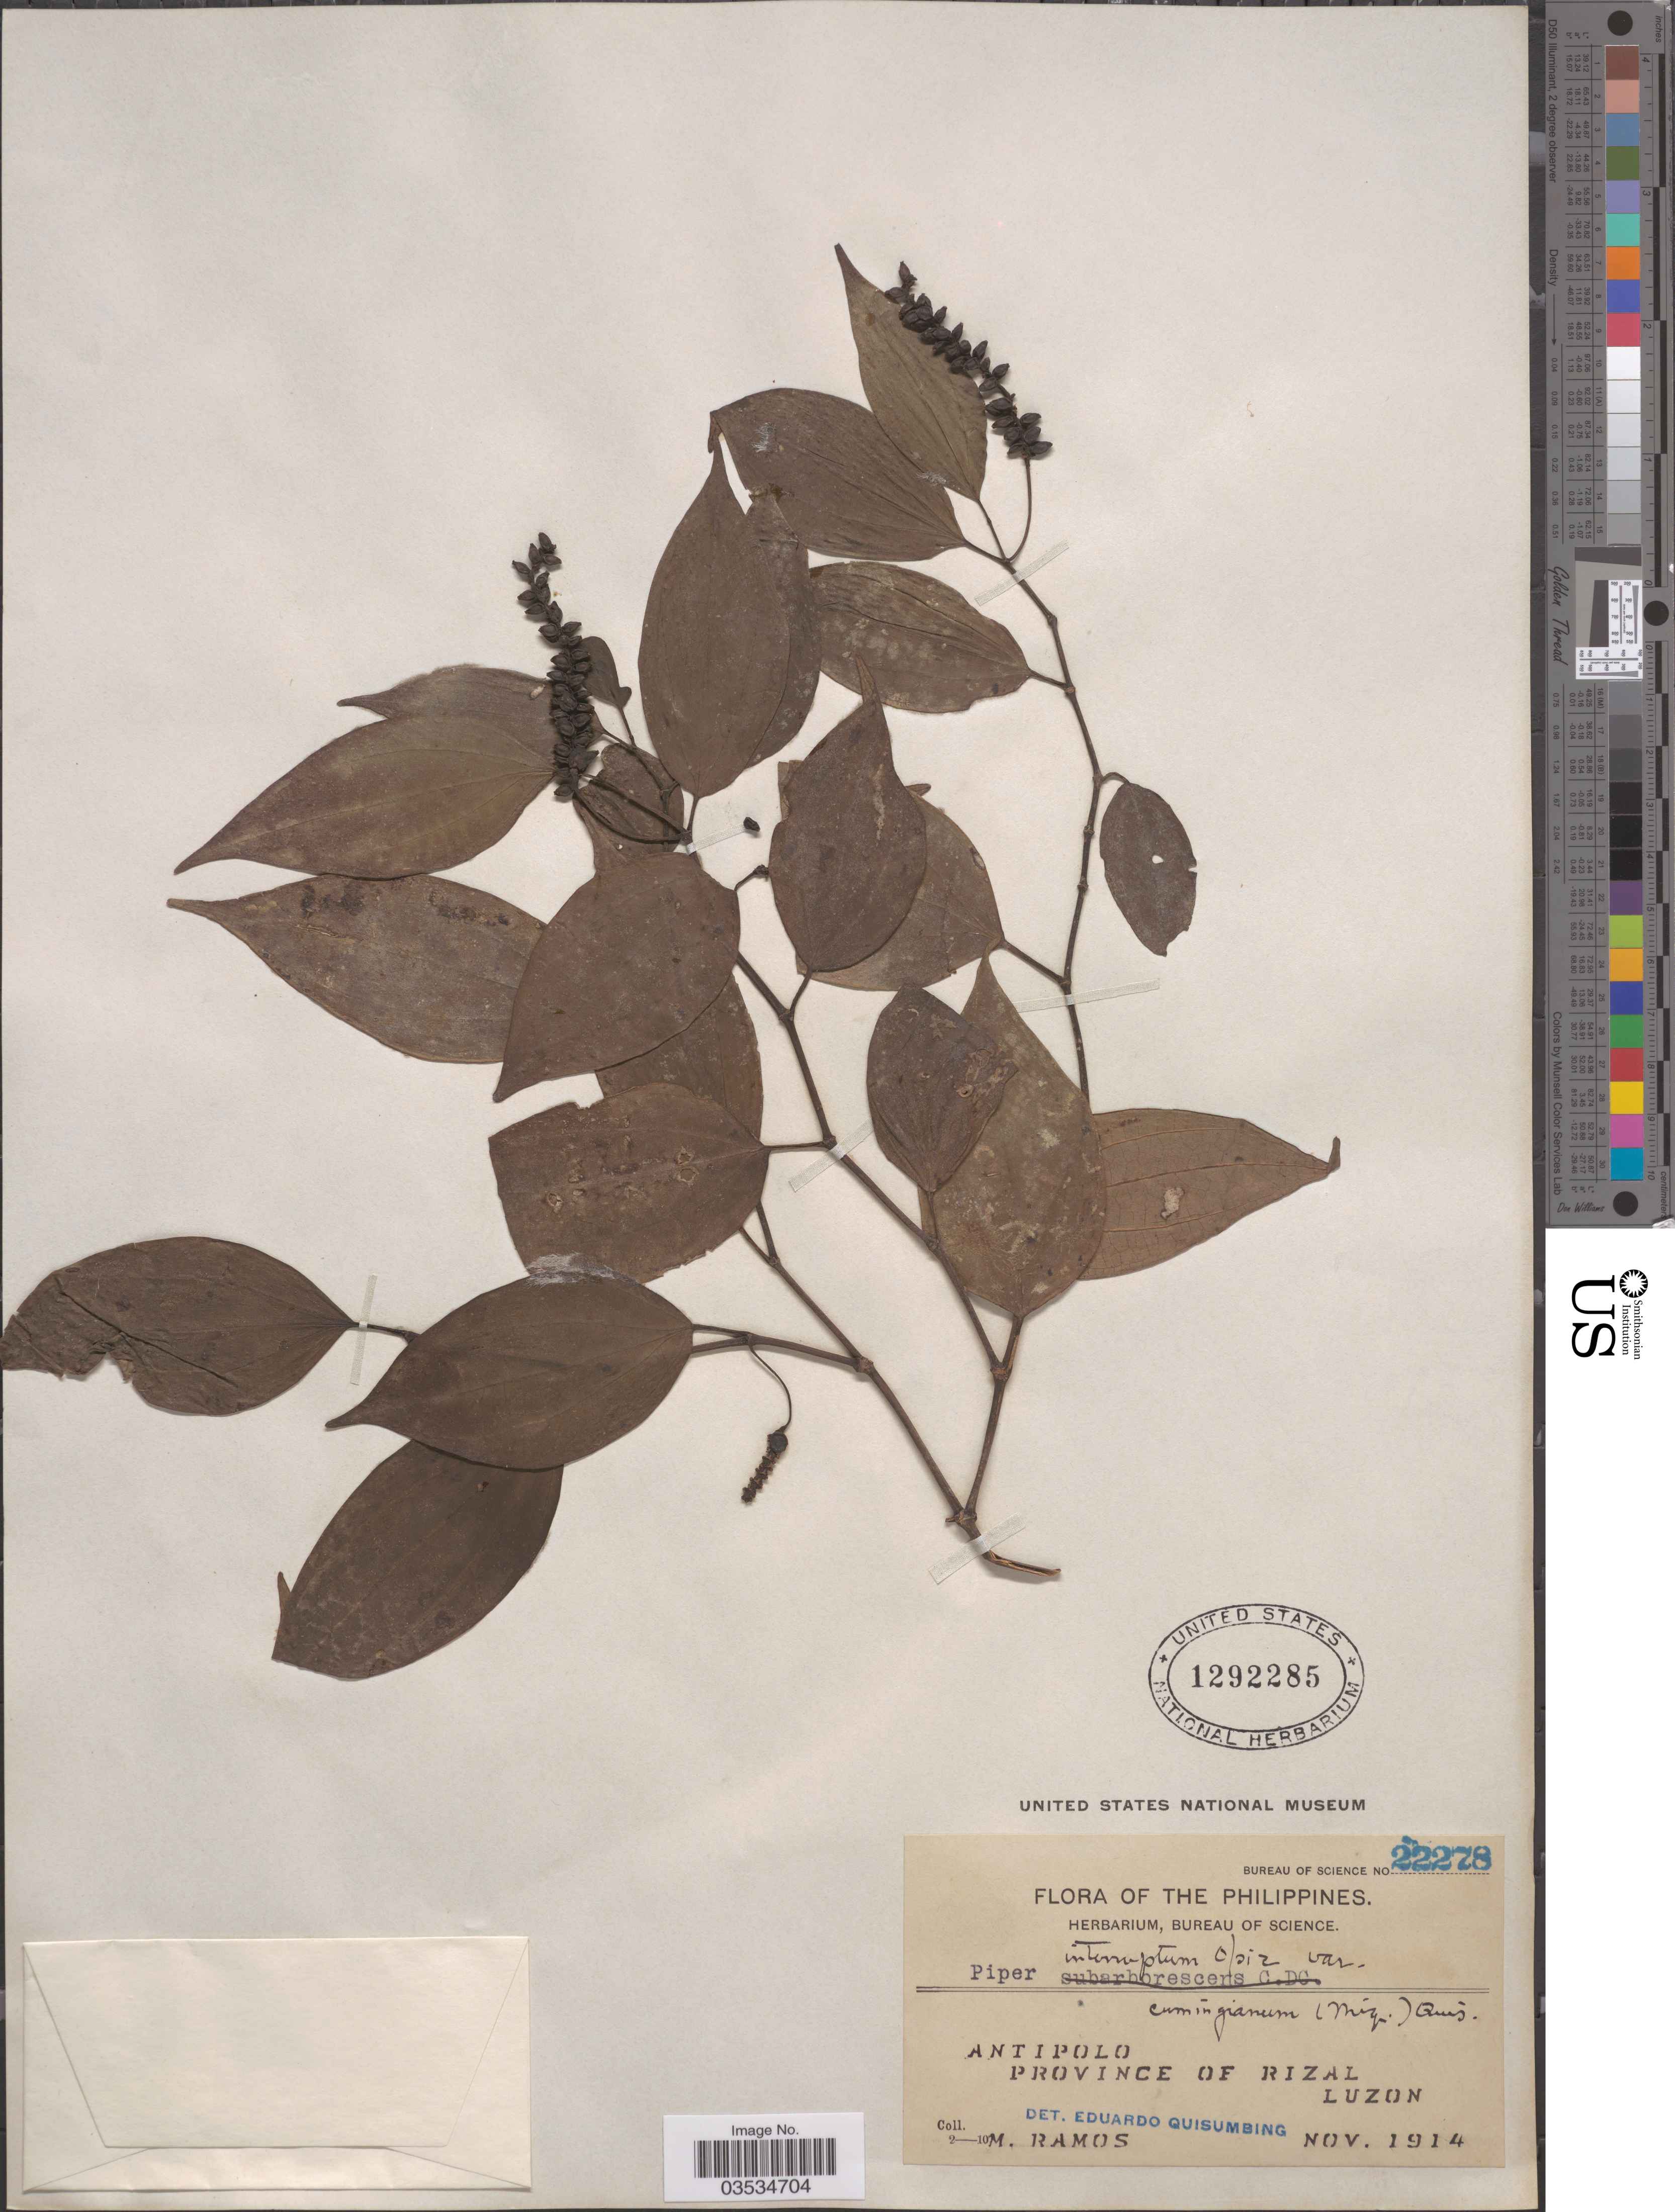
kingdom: Plantae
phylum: Tracheophyta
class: Magnoliopsida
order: Piperales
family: Piperaceae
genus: Piper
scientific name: Piper interruptum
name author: Opiz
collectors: M. Ramos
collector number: Bureau of Science 22278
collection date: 1914-11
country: Philippines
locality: Antipolo. Province of Rizal. Luzon.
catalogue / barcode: US 1292285